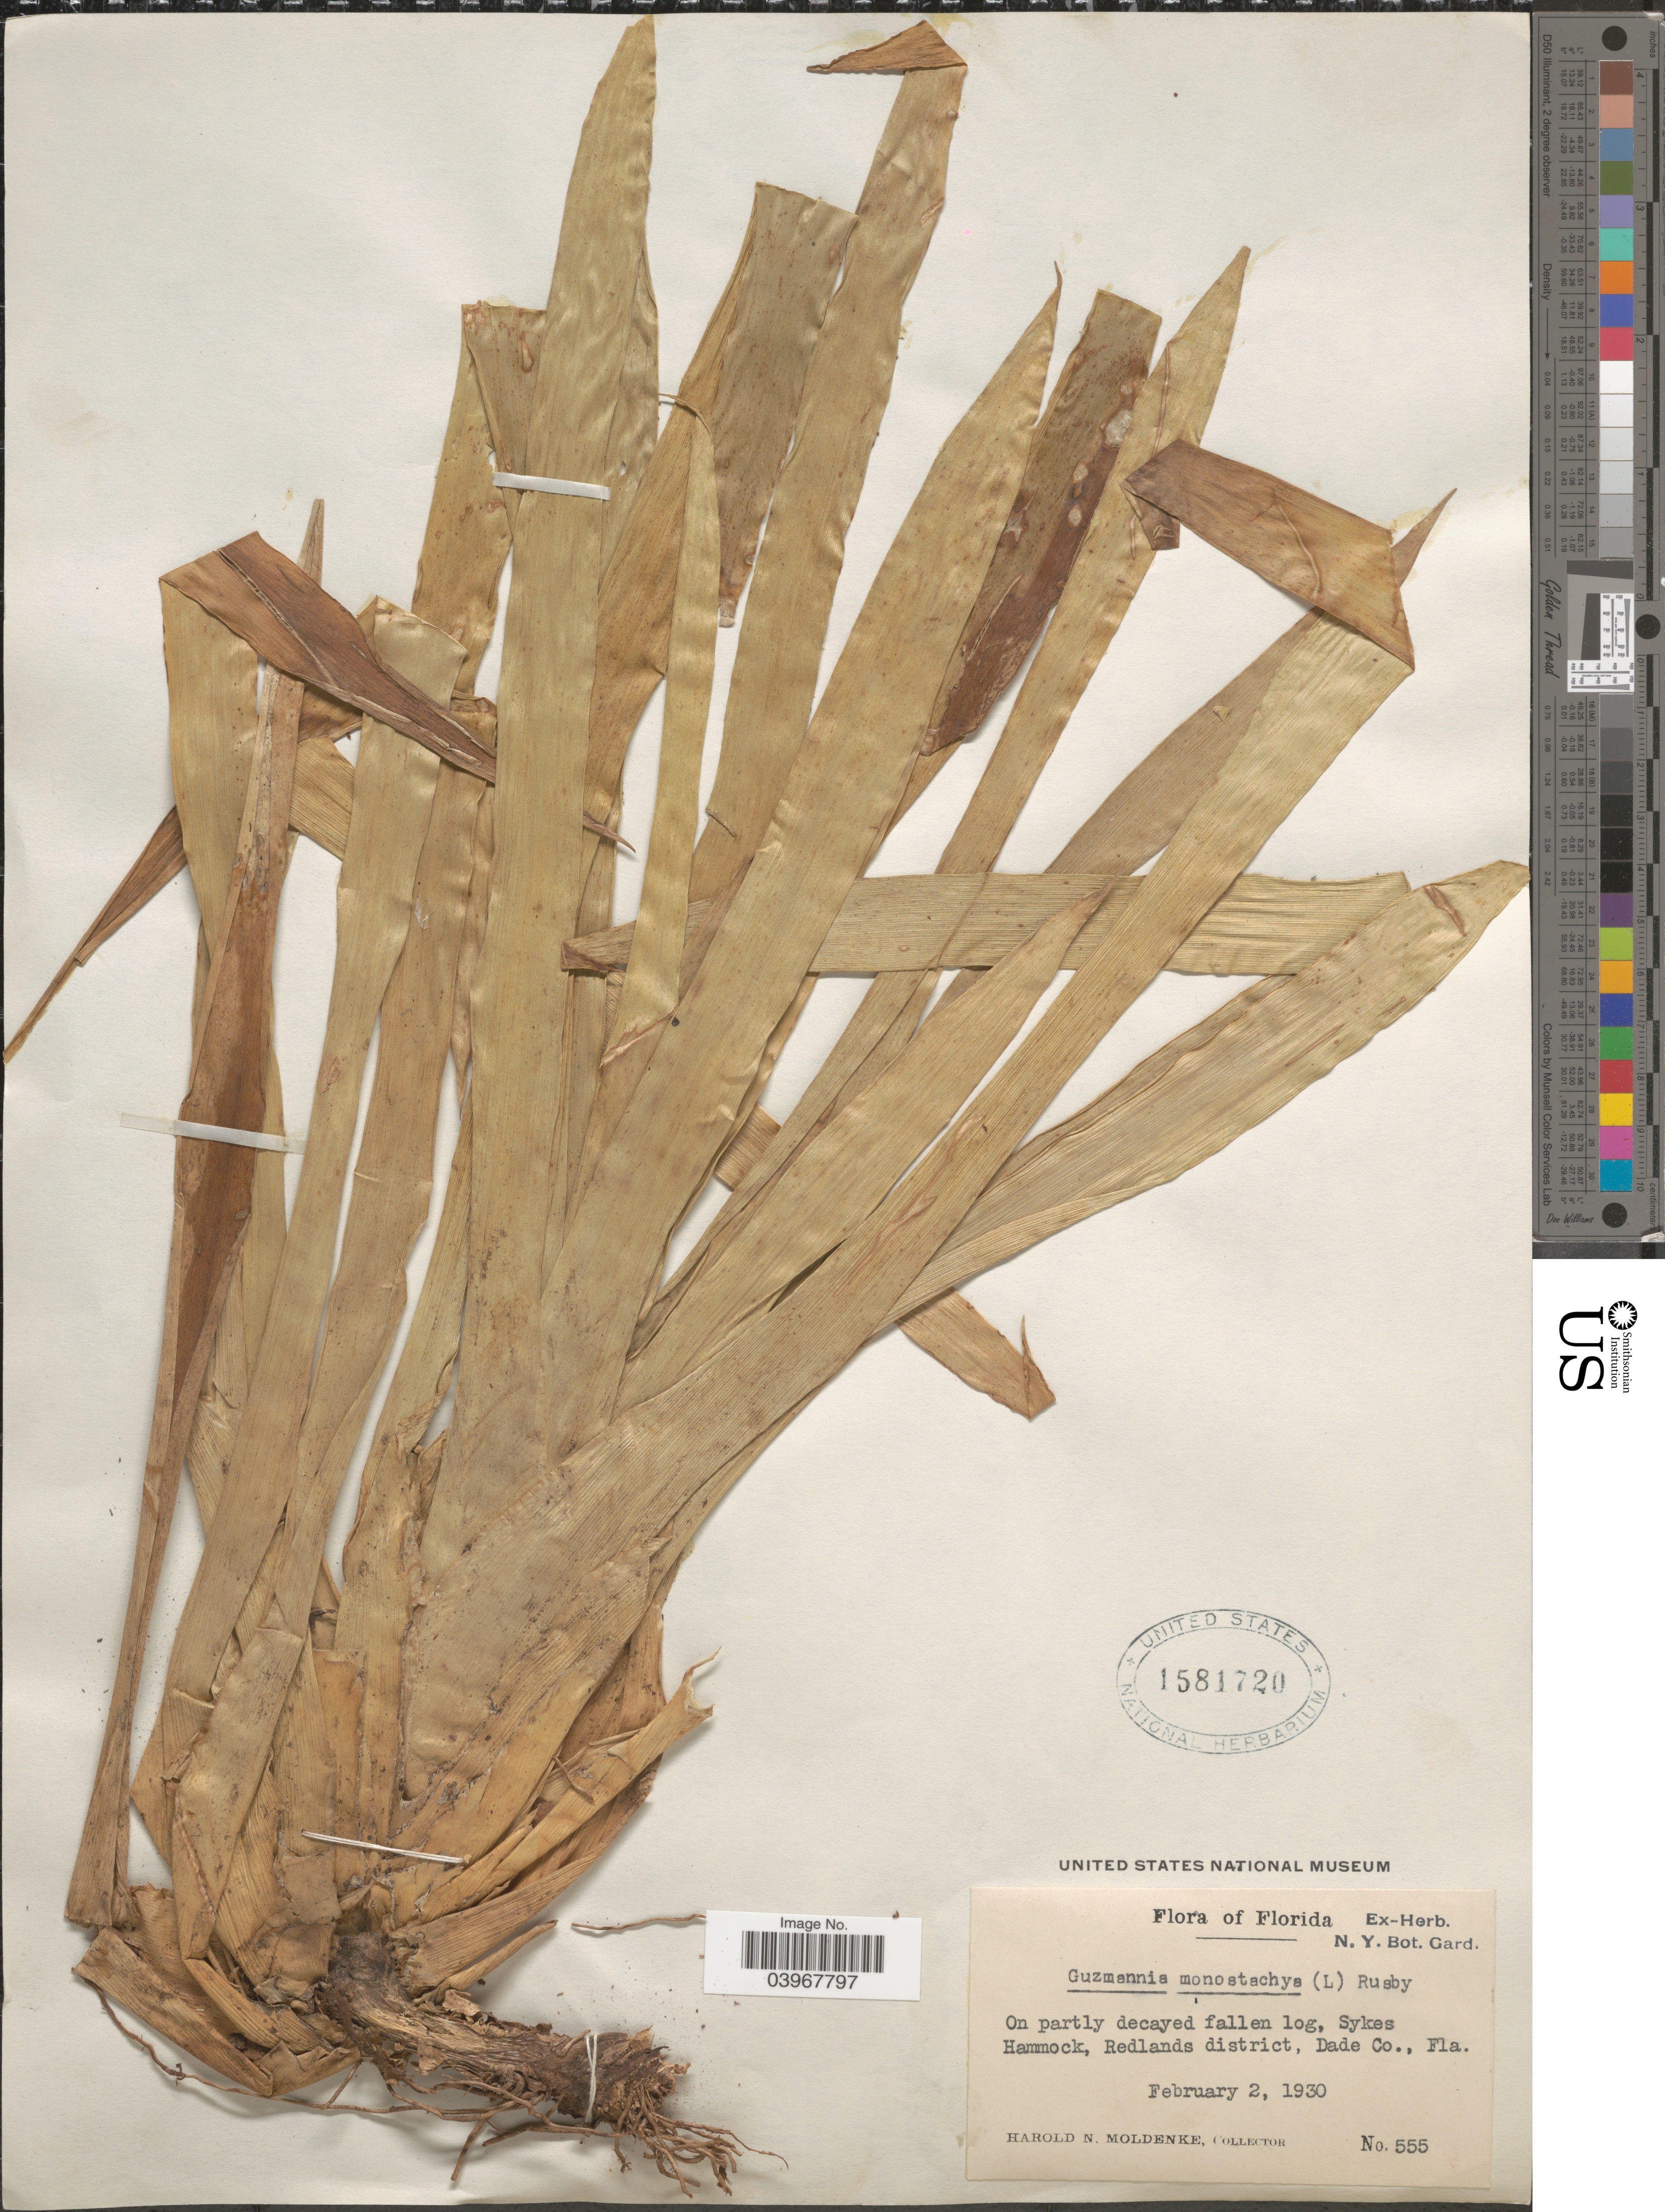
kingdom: Plantae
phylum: Tracheophyta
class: Liliopsida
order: Poales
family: Bromeliaceae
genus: Guzmania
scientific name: Guzmania monostachia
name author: (L.) Rusby ex Mez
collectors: H. N. Moldenke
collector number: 555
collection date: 1930-02-02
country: United States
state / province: Florida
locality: On partly decayed fallen log, Sykes Hammock, Redlands district, Dade Co.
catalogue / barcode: US 1581720